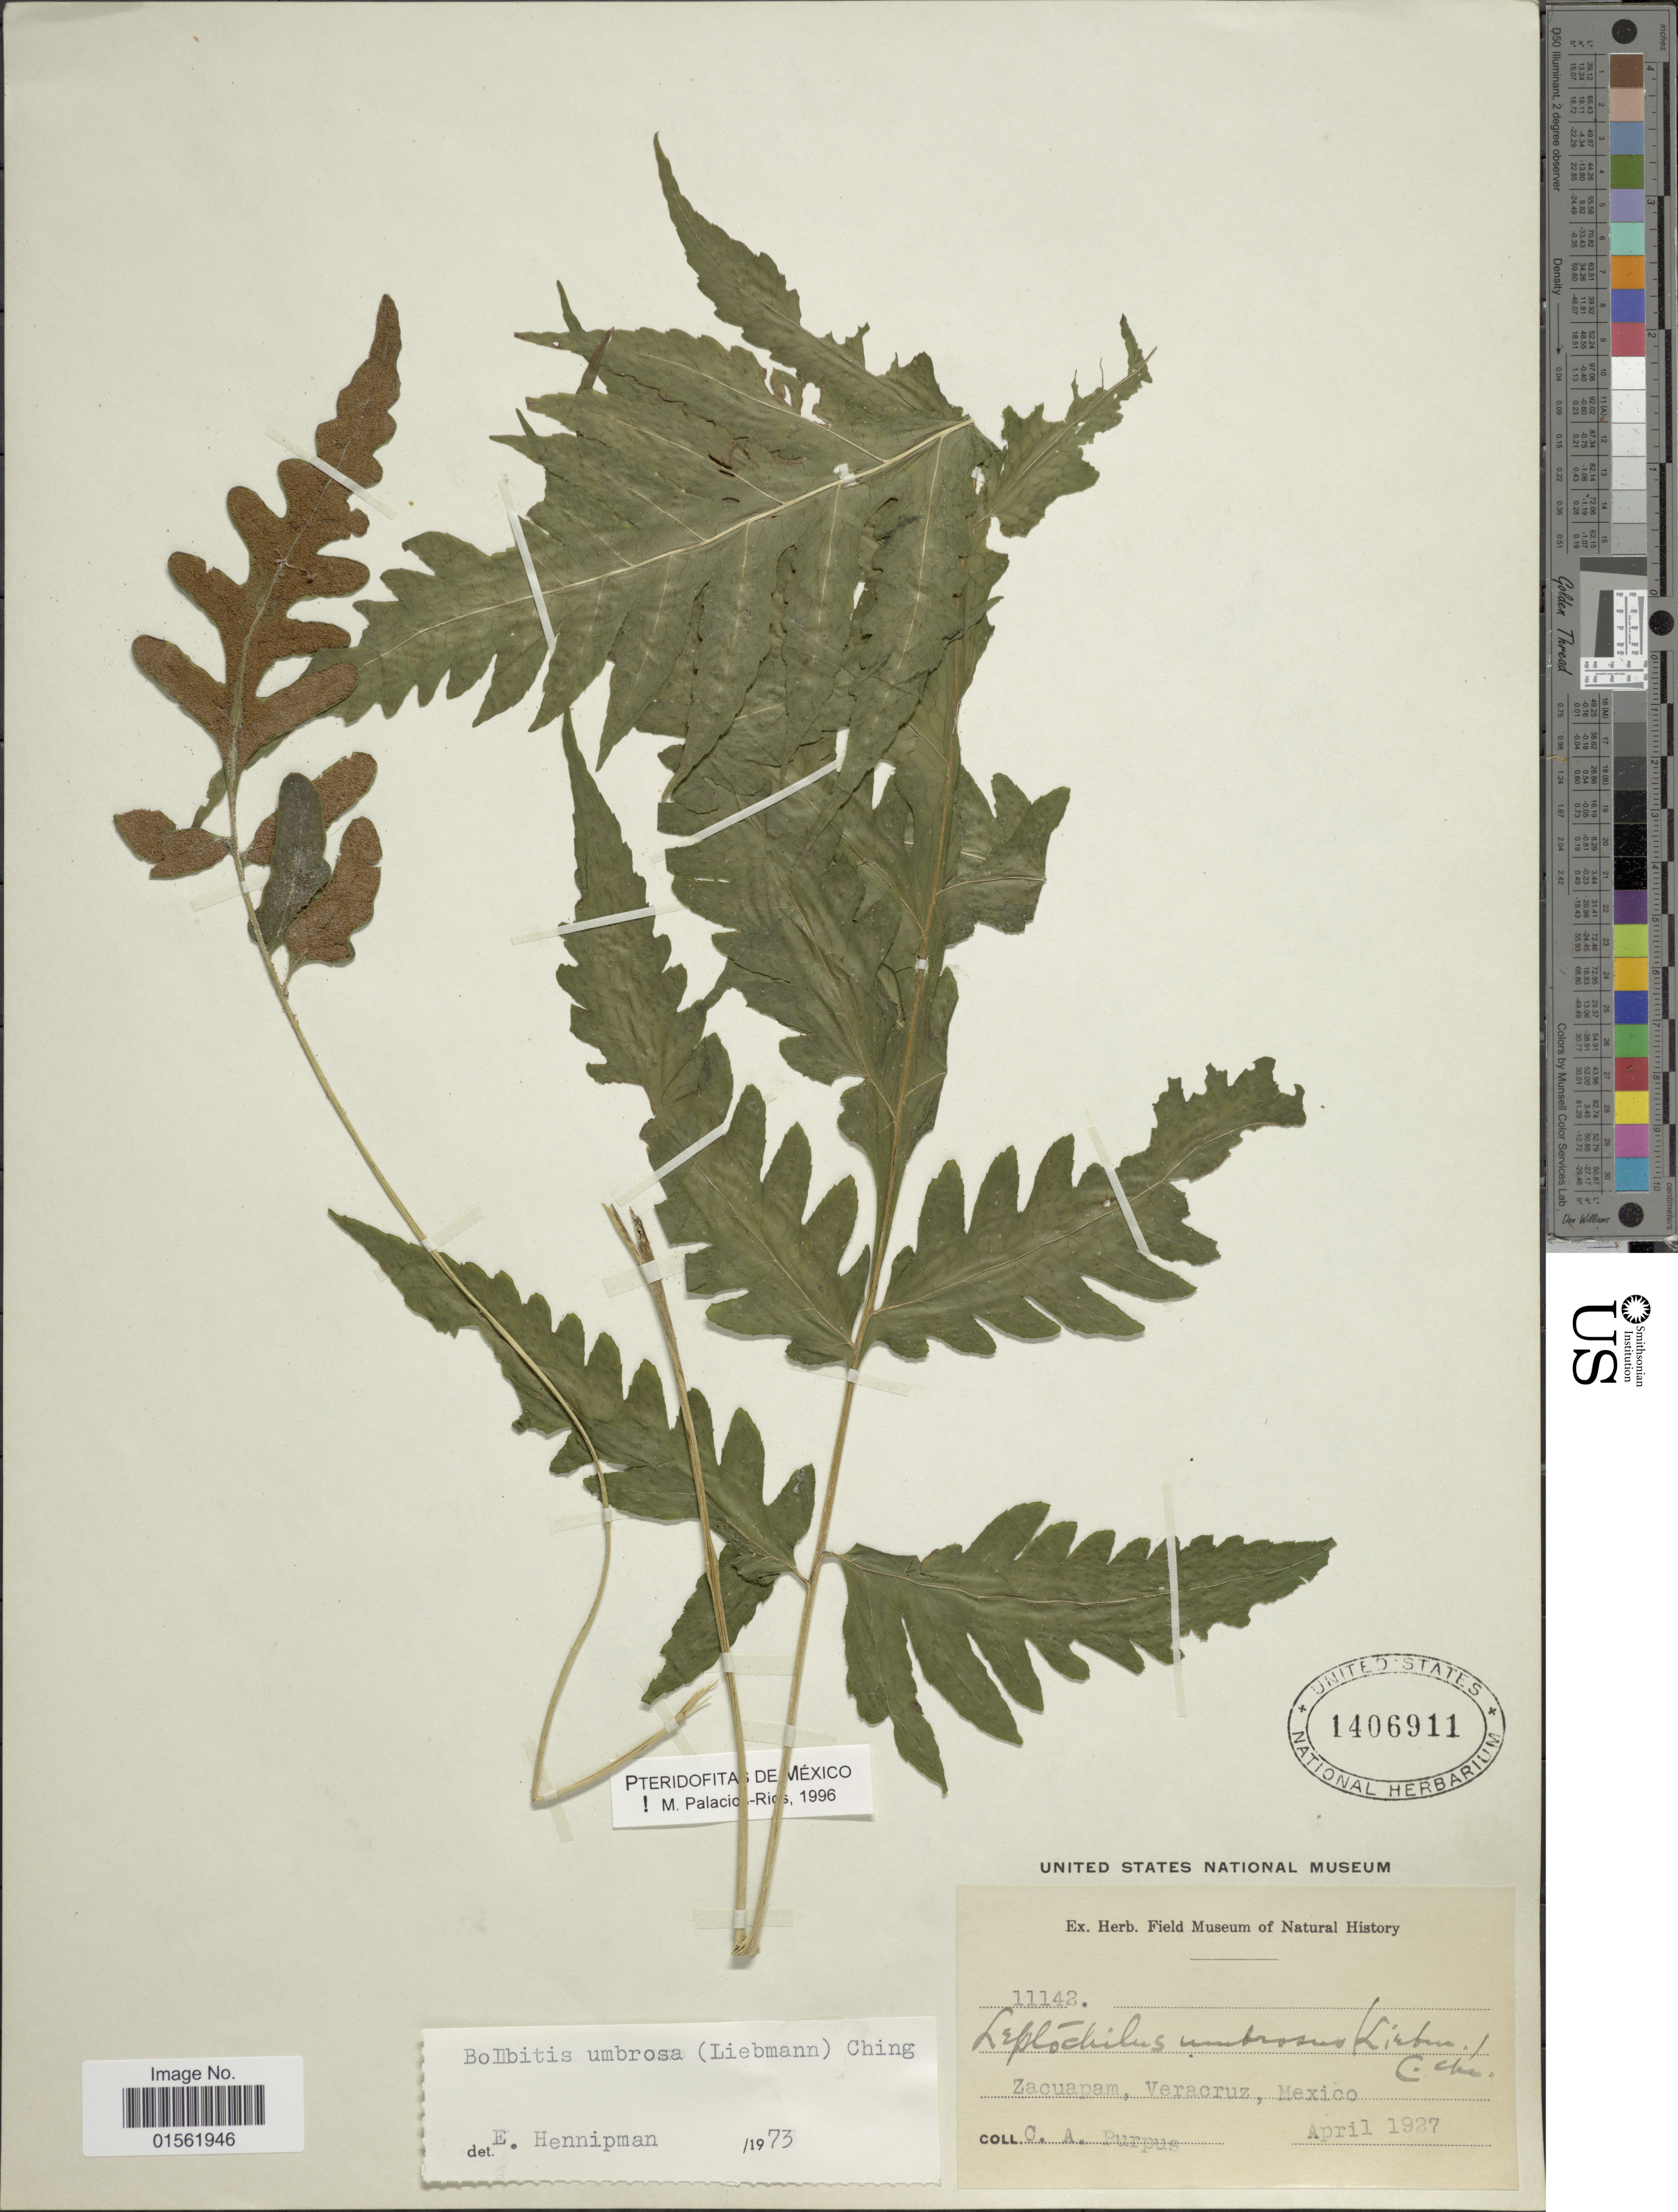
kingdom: Plantae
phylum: Tracheophyta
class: Polypodiopsida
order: Polypodiales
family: Dryopteridaceae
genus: Bolbitis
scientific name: Bolbitis umbrosa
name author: (Liebm.) Ching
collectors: C. A. Purpus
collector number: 11142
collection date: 1927-04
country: Mexico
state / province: Veracruz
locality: Zacuapan, Veracruz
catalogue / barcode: US 1406911